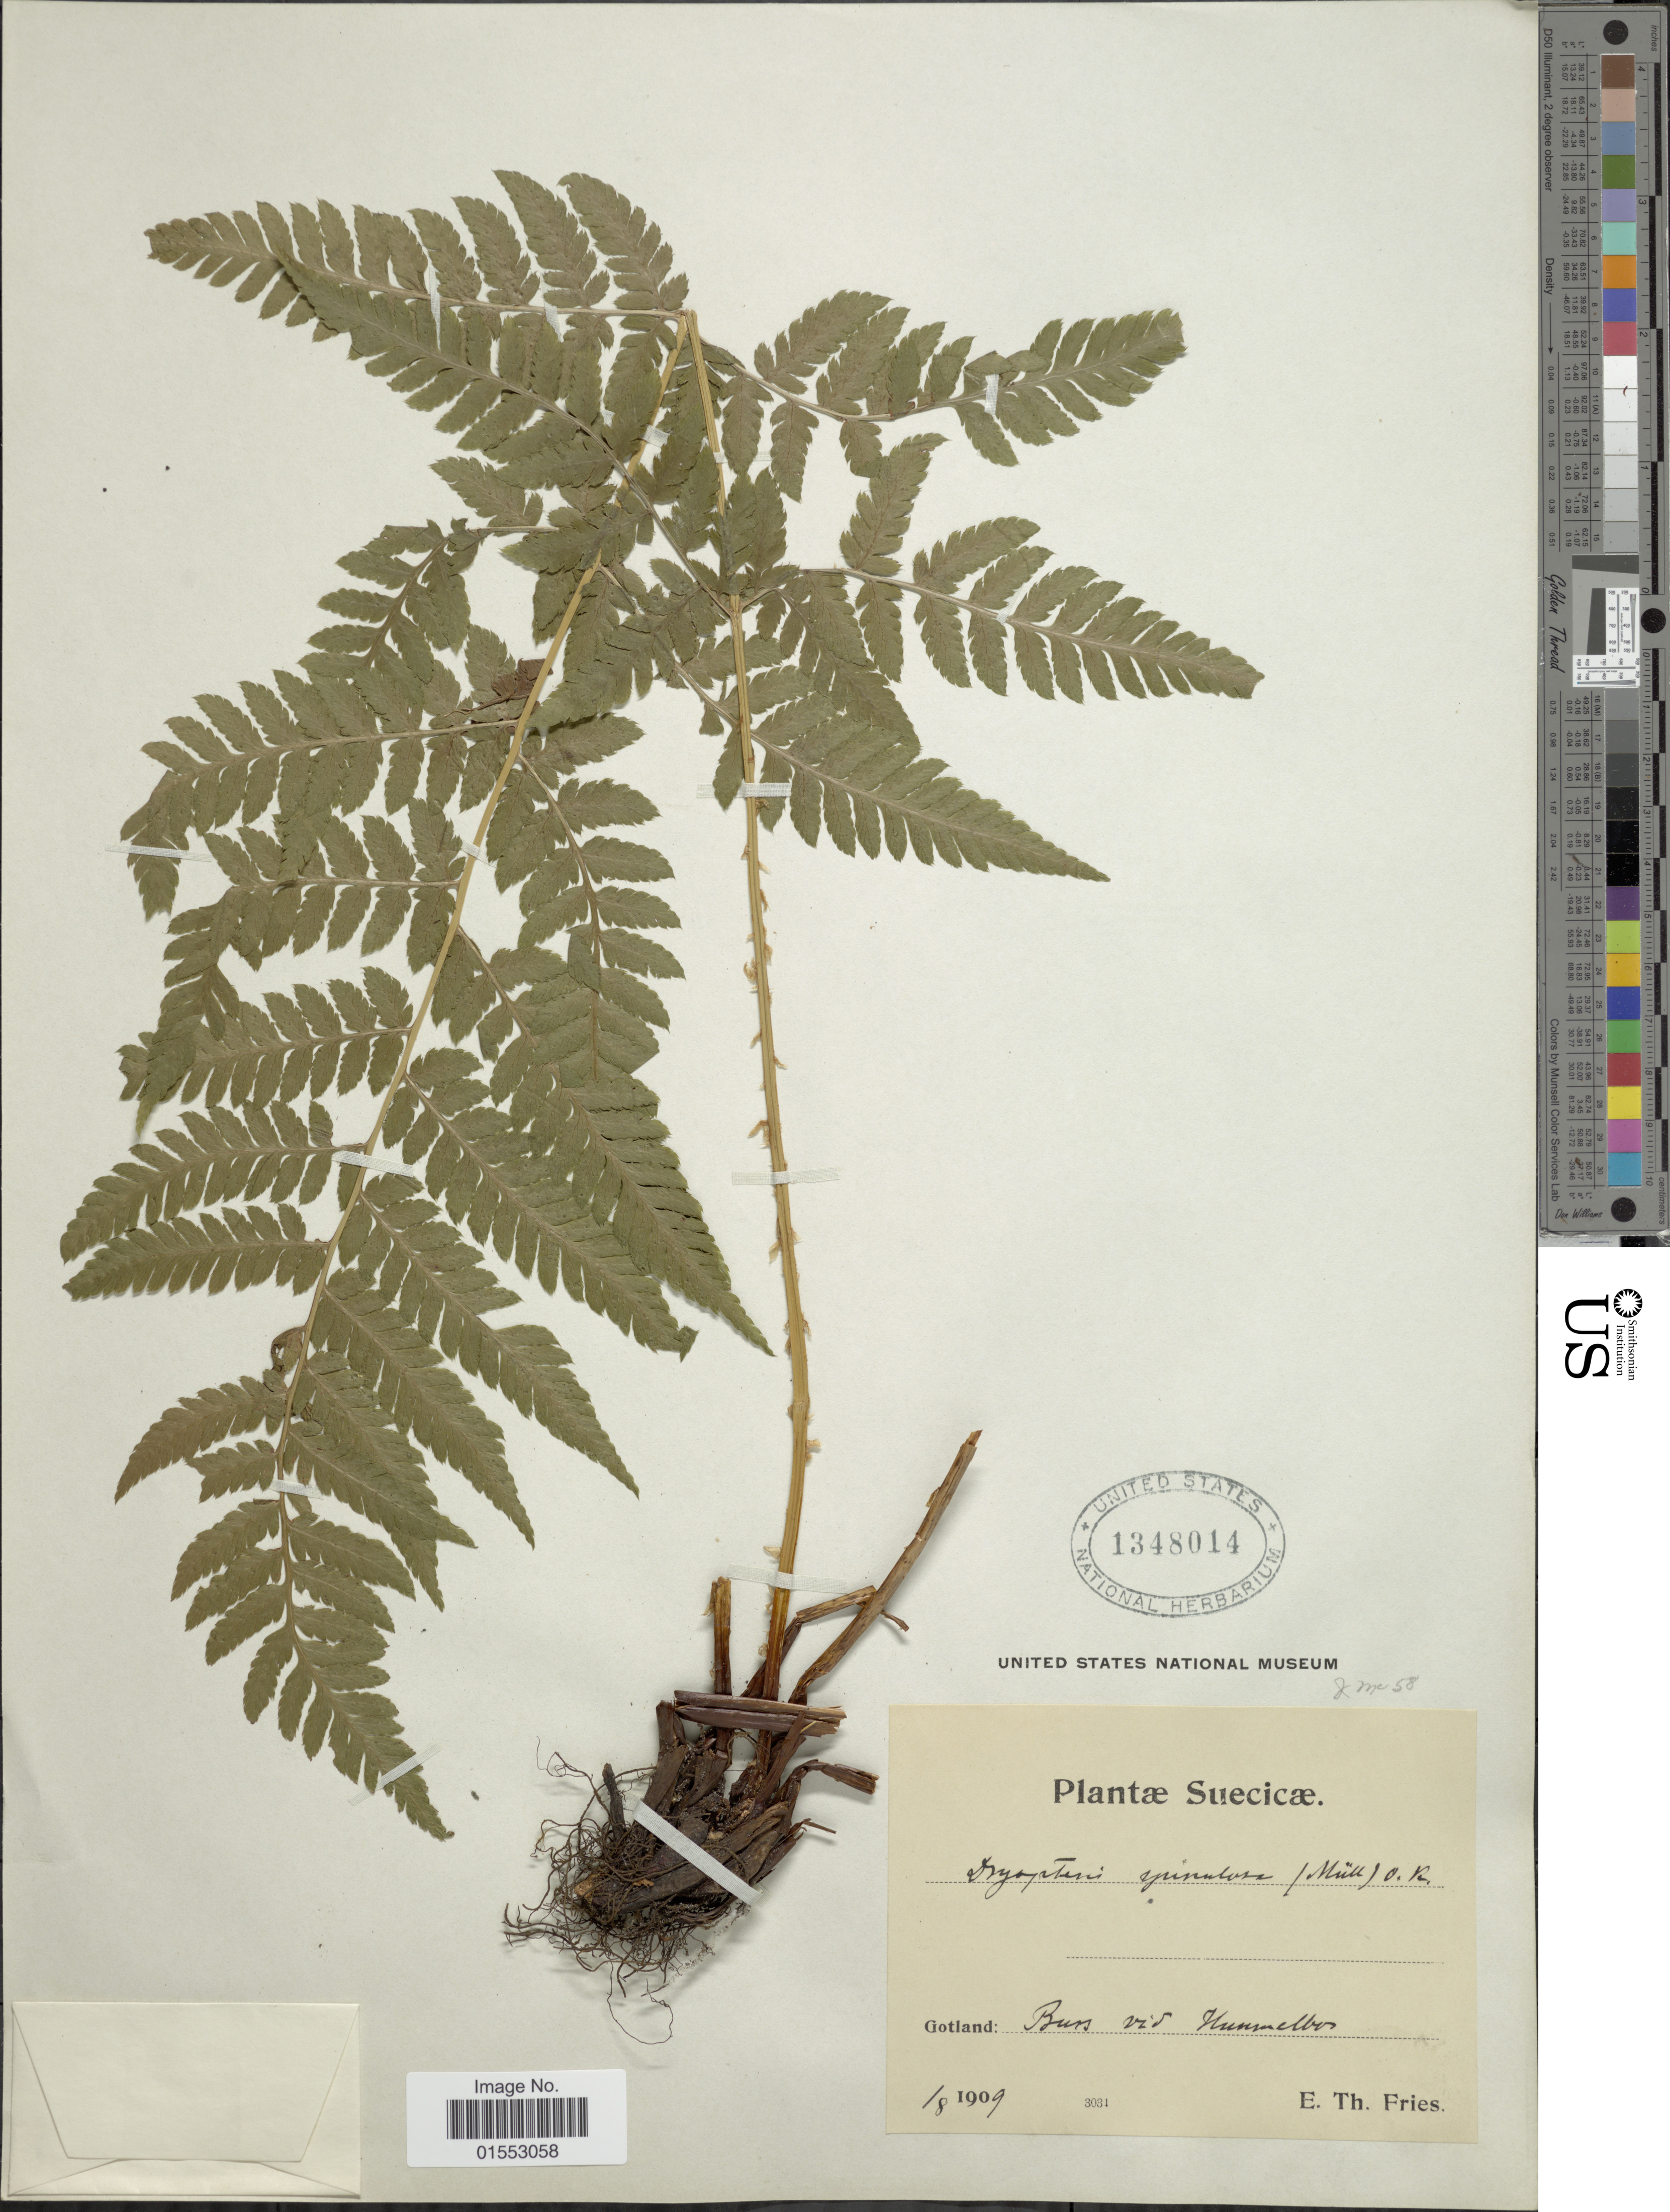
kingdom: Plantae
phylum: Tracheophyta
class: Polypodiopsida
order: Polypodiales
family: Dryopteridaceae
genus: Dryopteris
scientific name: Dryopteris carthusiana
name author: (Villars) H.P. Fuchs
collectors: E. Fries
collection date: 1909-08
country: Sweden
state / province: Gotland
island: Gotland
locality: Burs vid Hummelbo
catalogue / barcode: US 1348014